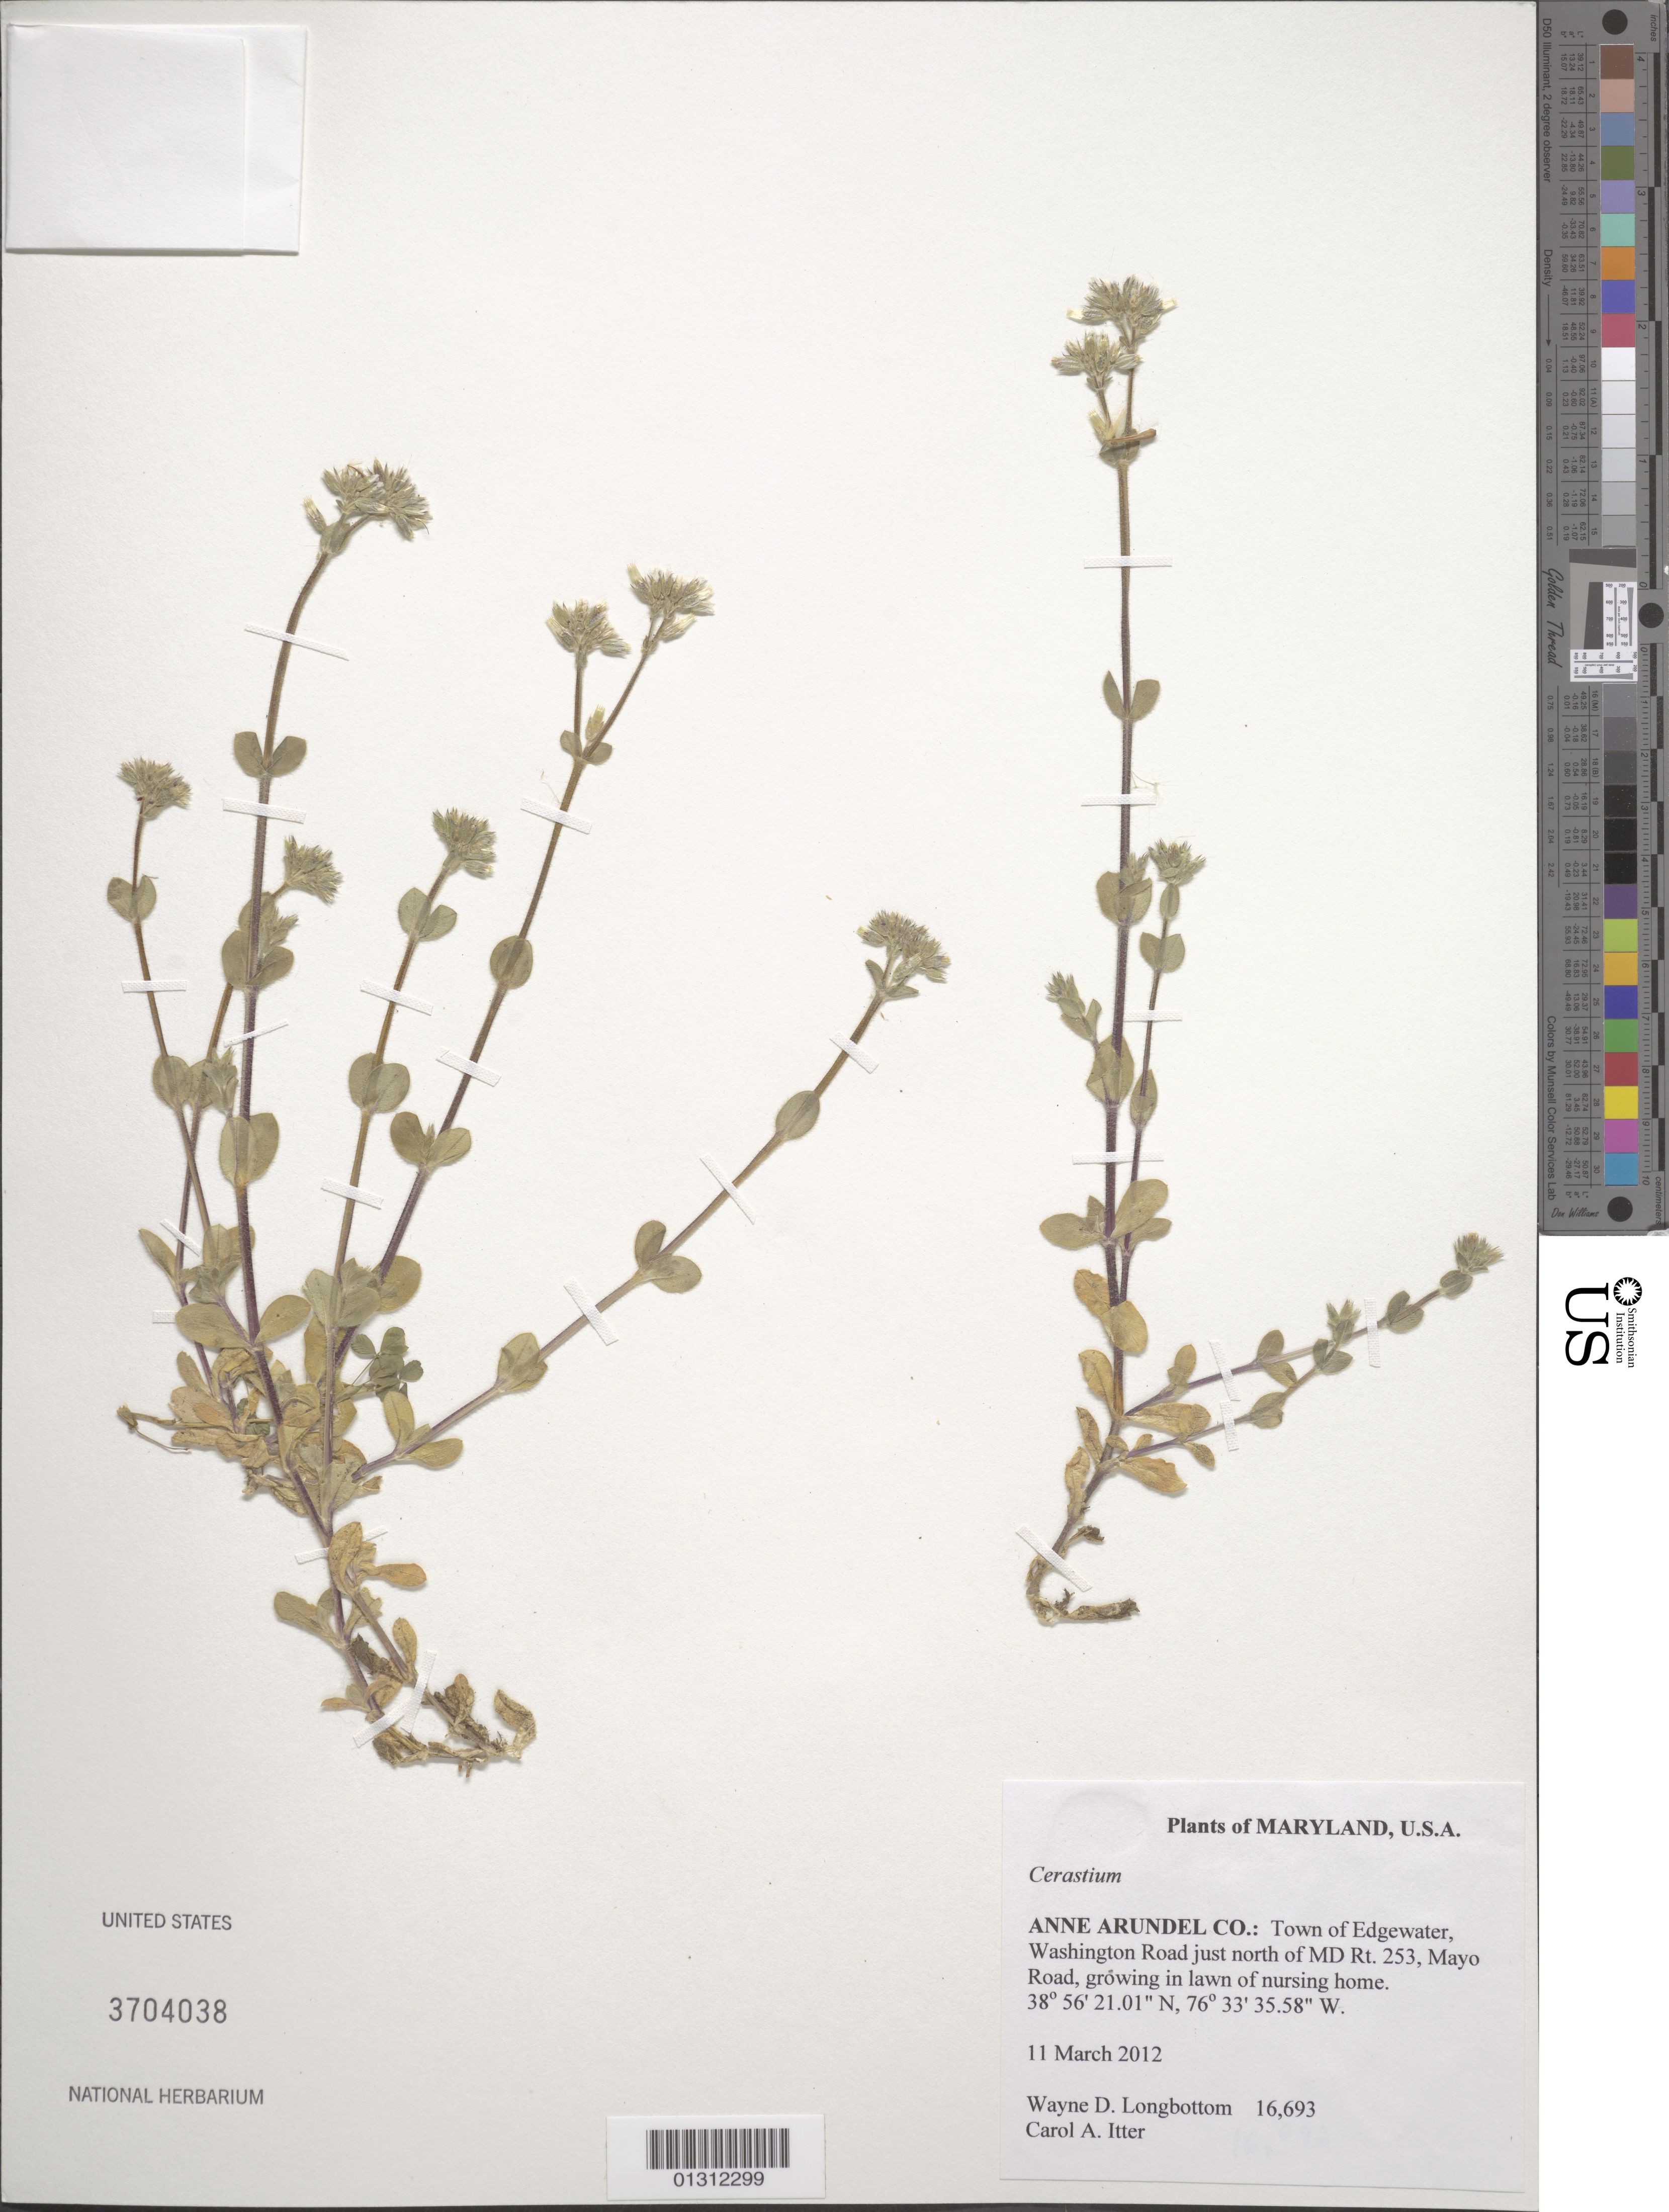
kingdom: Plantae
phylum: Tracheophyta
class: Magnoliopsida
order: Caryophyllales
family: Caryophyllaceae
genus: Cerastium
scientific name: Cerastium sp.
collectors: W. D. Longbottom & C. Itter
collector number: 16693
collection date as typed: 11 March 2012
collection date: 2012-03-11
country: United States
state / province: Maryland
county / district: Anne Arundel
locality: Town of Edgewater, Washington Road just north of MD Rt. 253, Mayo Road, growing in lawn of nursing home.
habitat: Growing in lawn of nursing home.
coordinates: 38 56 21.01 N, 76 33 35.58 W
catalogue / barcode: US 3704038